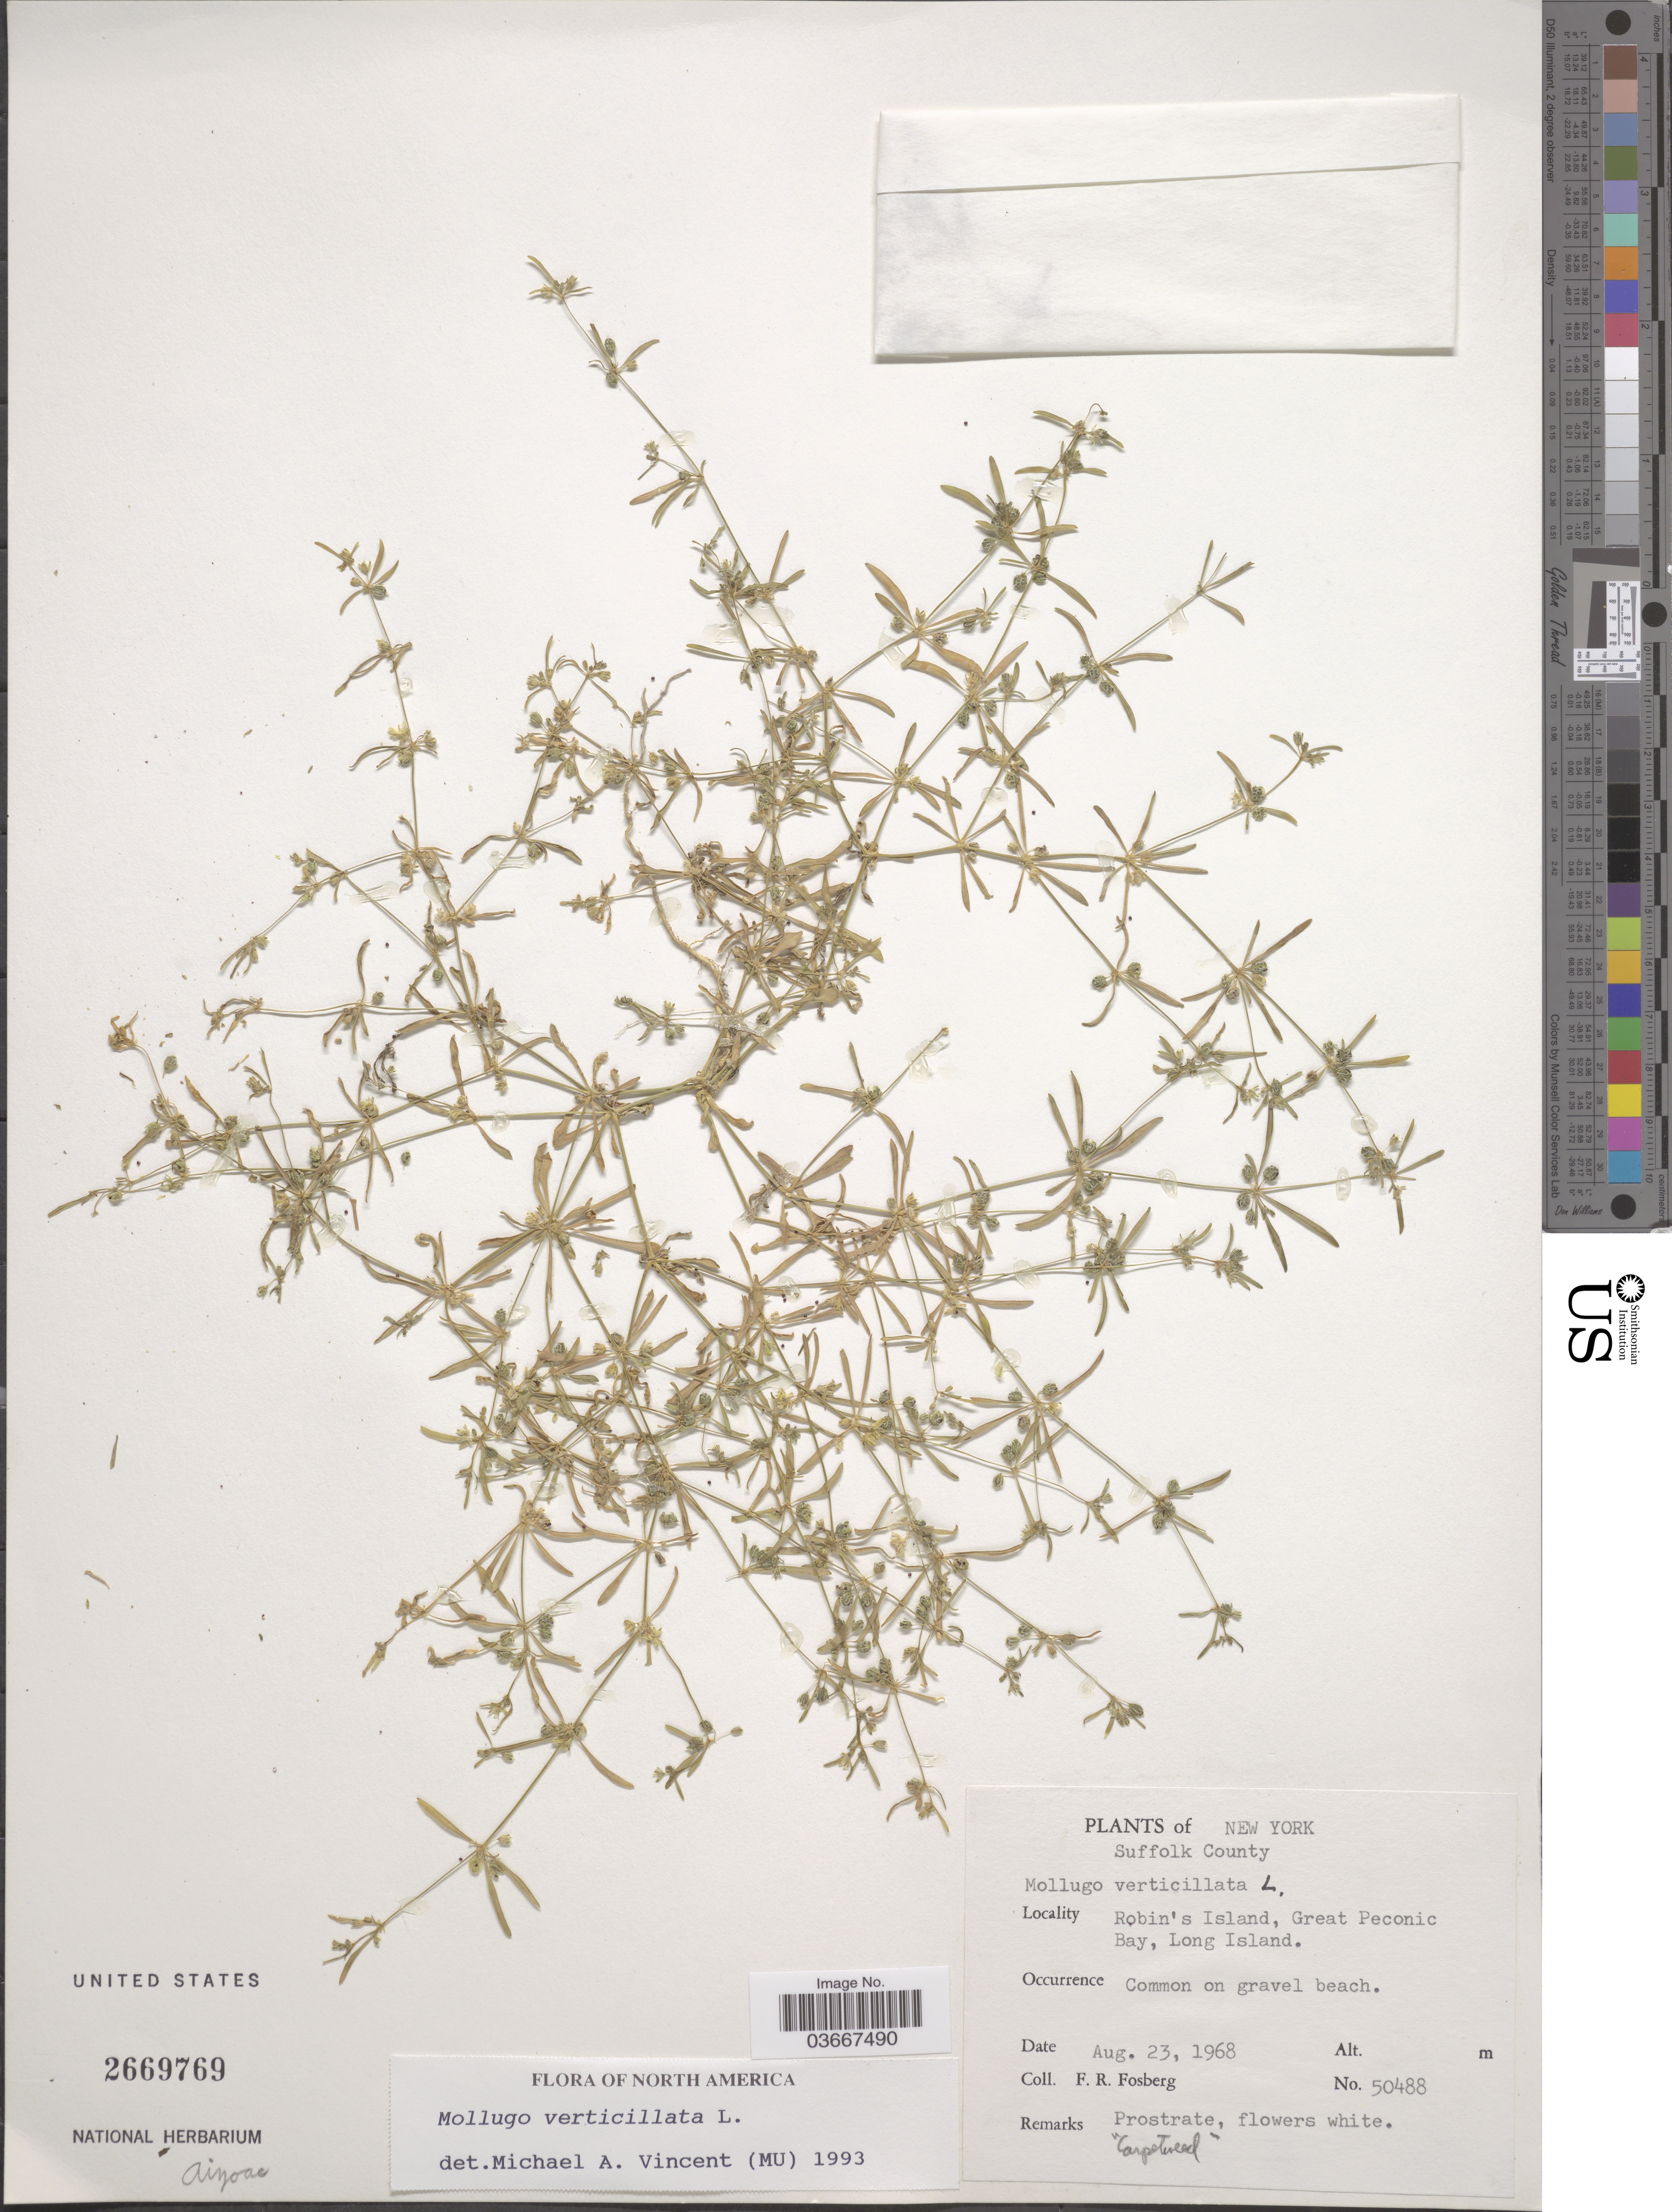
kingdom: Plantae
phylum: Tracheophyta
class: Magnoliopsida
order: Caryophyllales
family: Molluginaceae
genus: Mollugo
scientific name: Mollugo verticillata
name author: L.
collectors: F. R. Fosberg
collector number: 50488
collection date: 1968-08-23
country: United States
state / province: New York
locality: Suffolk County. Robin's Island, Great Peconic Bay, Long Island.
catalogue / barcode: US 2669769